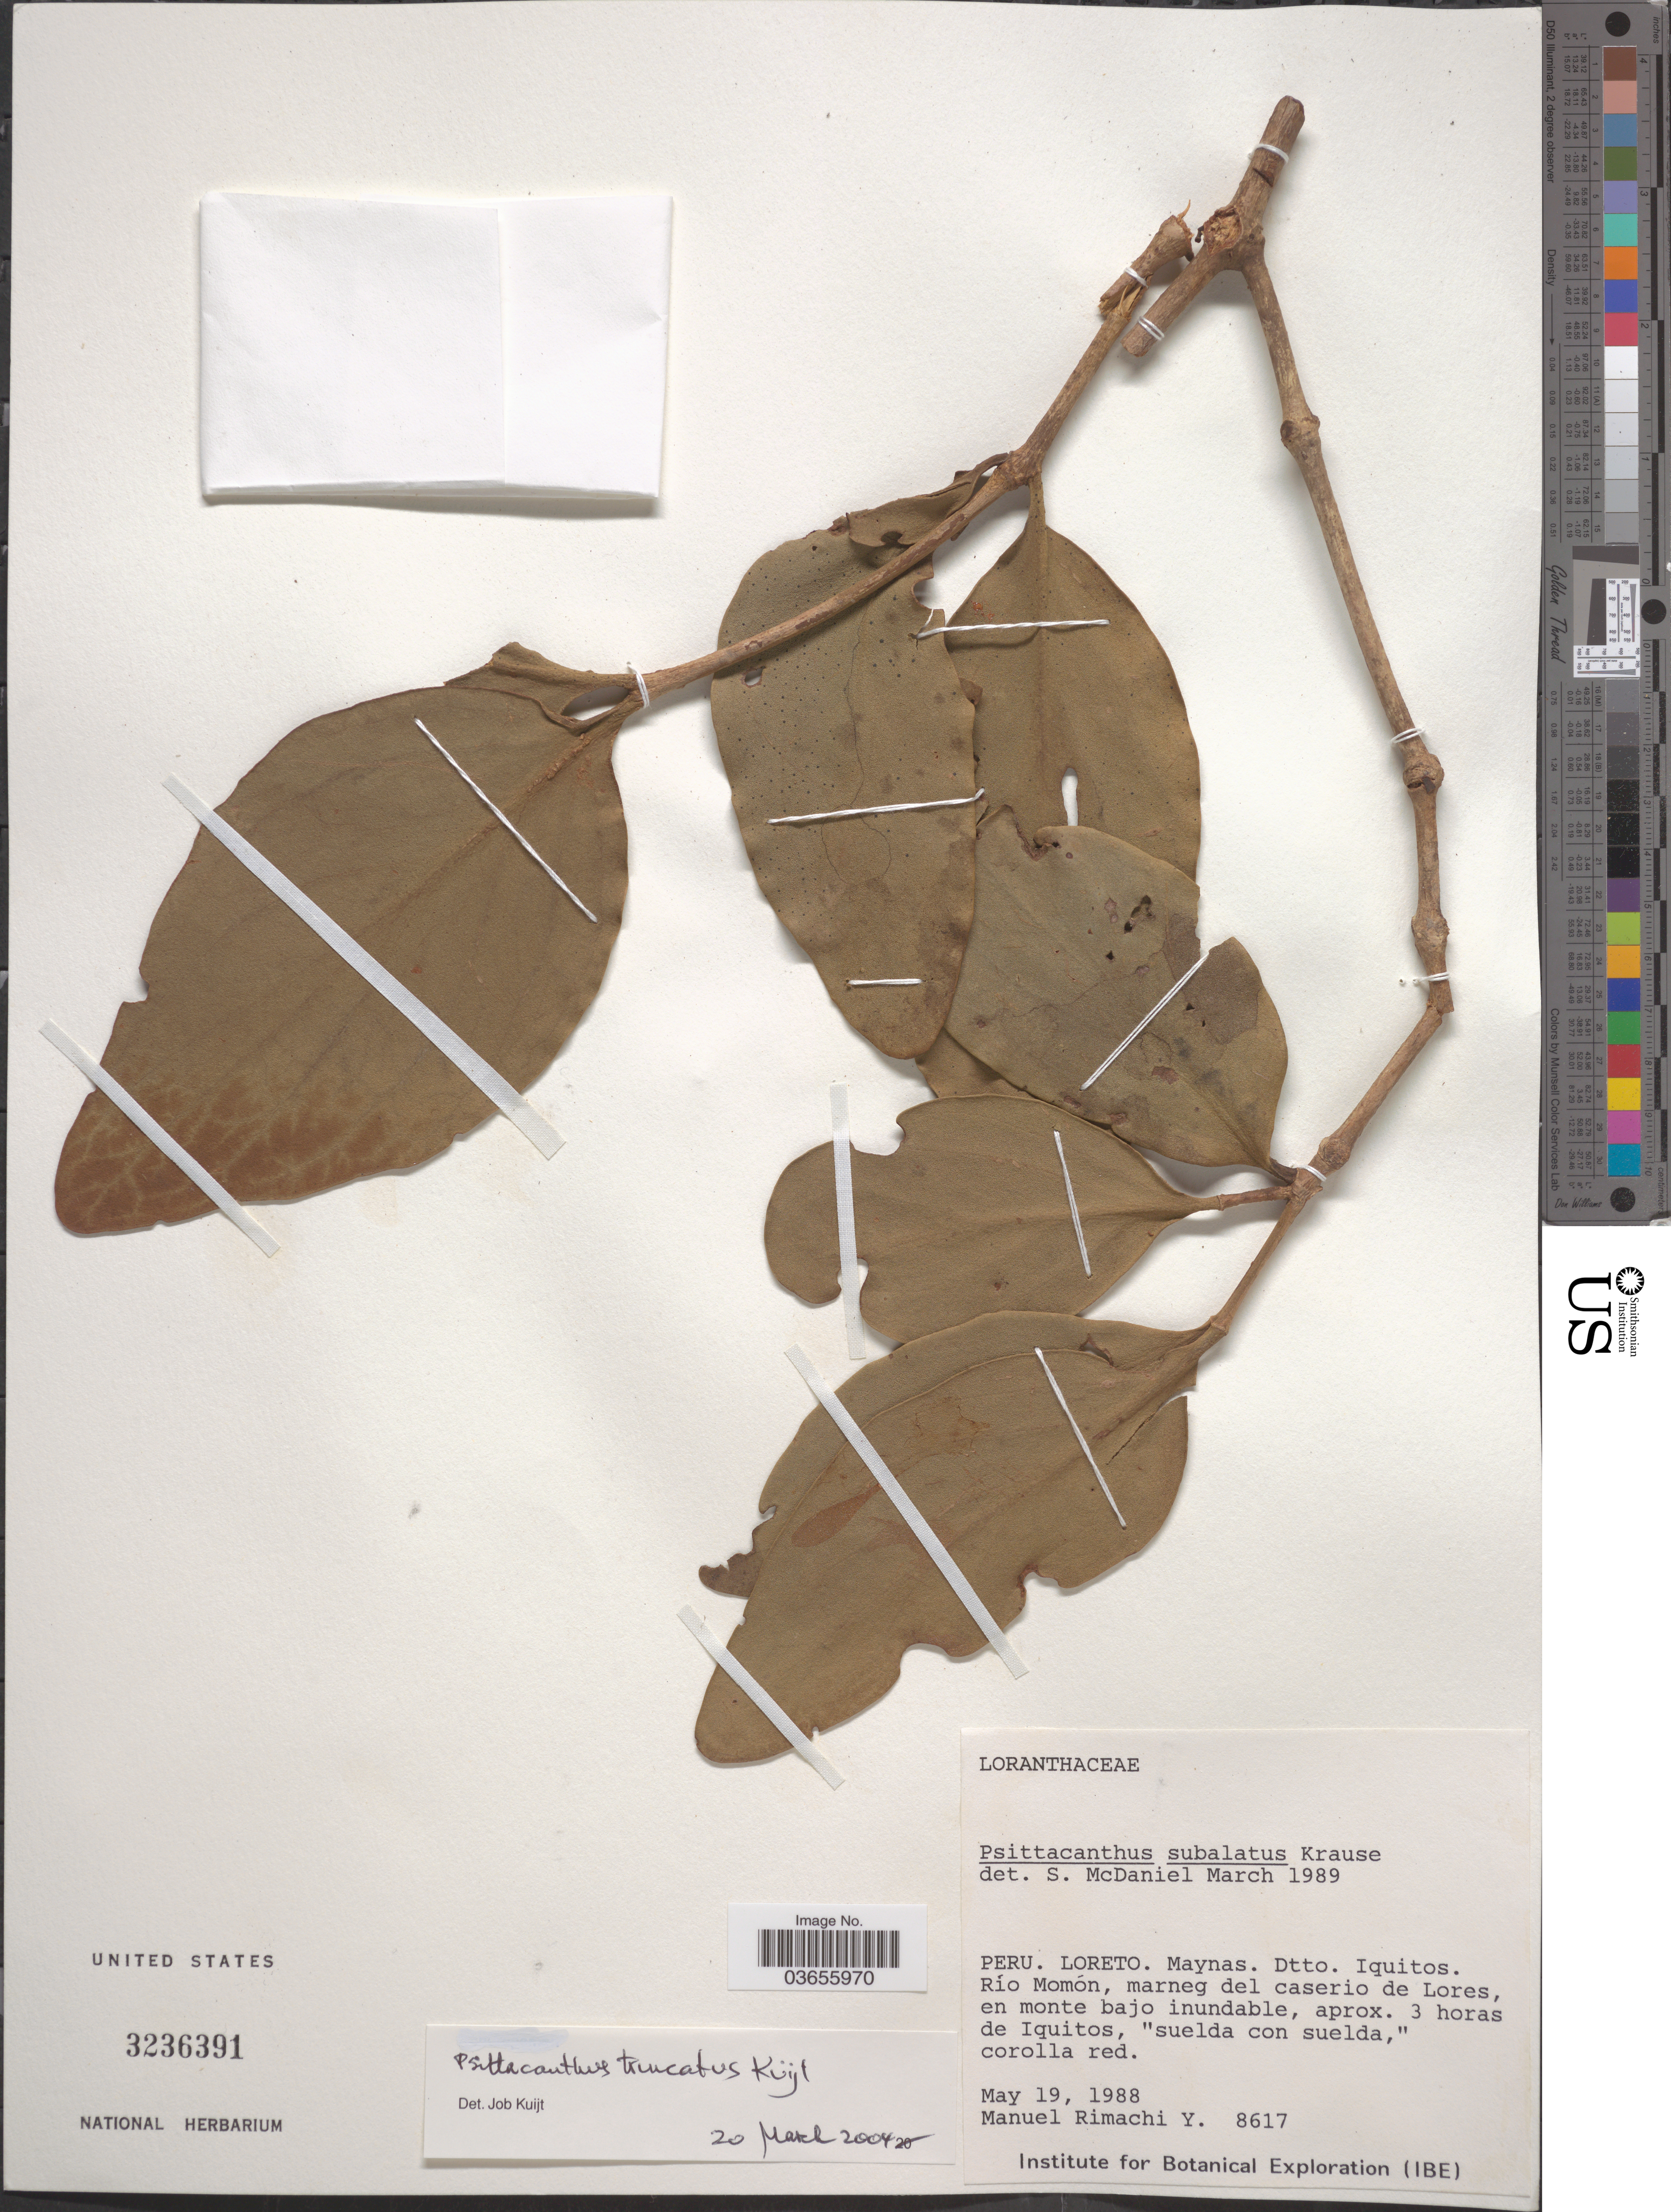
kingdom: Plantae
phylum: Tracheophyta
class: Magnoliopsida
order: Santalales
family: Loranthaceae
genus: Psittacanthus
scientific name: Psittacanthus truncatus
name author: Kuijt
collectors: M. Rimachi Y.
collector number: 8617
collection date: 1988-05-19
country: Peru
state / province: Loreto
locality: Maynas. Dtto. Iquitos. Río Momón, marneg del caserio de Lores, en monte bajo inundable, aprox. 3 horas de Iquitos.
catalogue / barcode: US 3236391